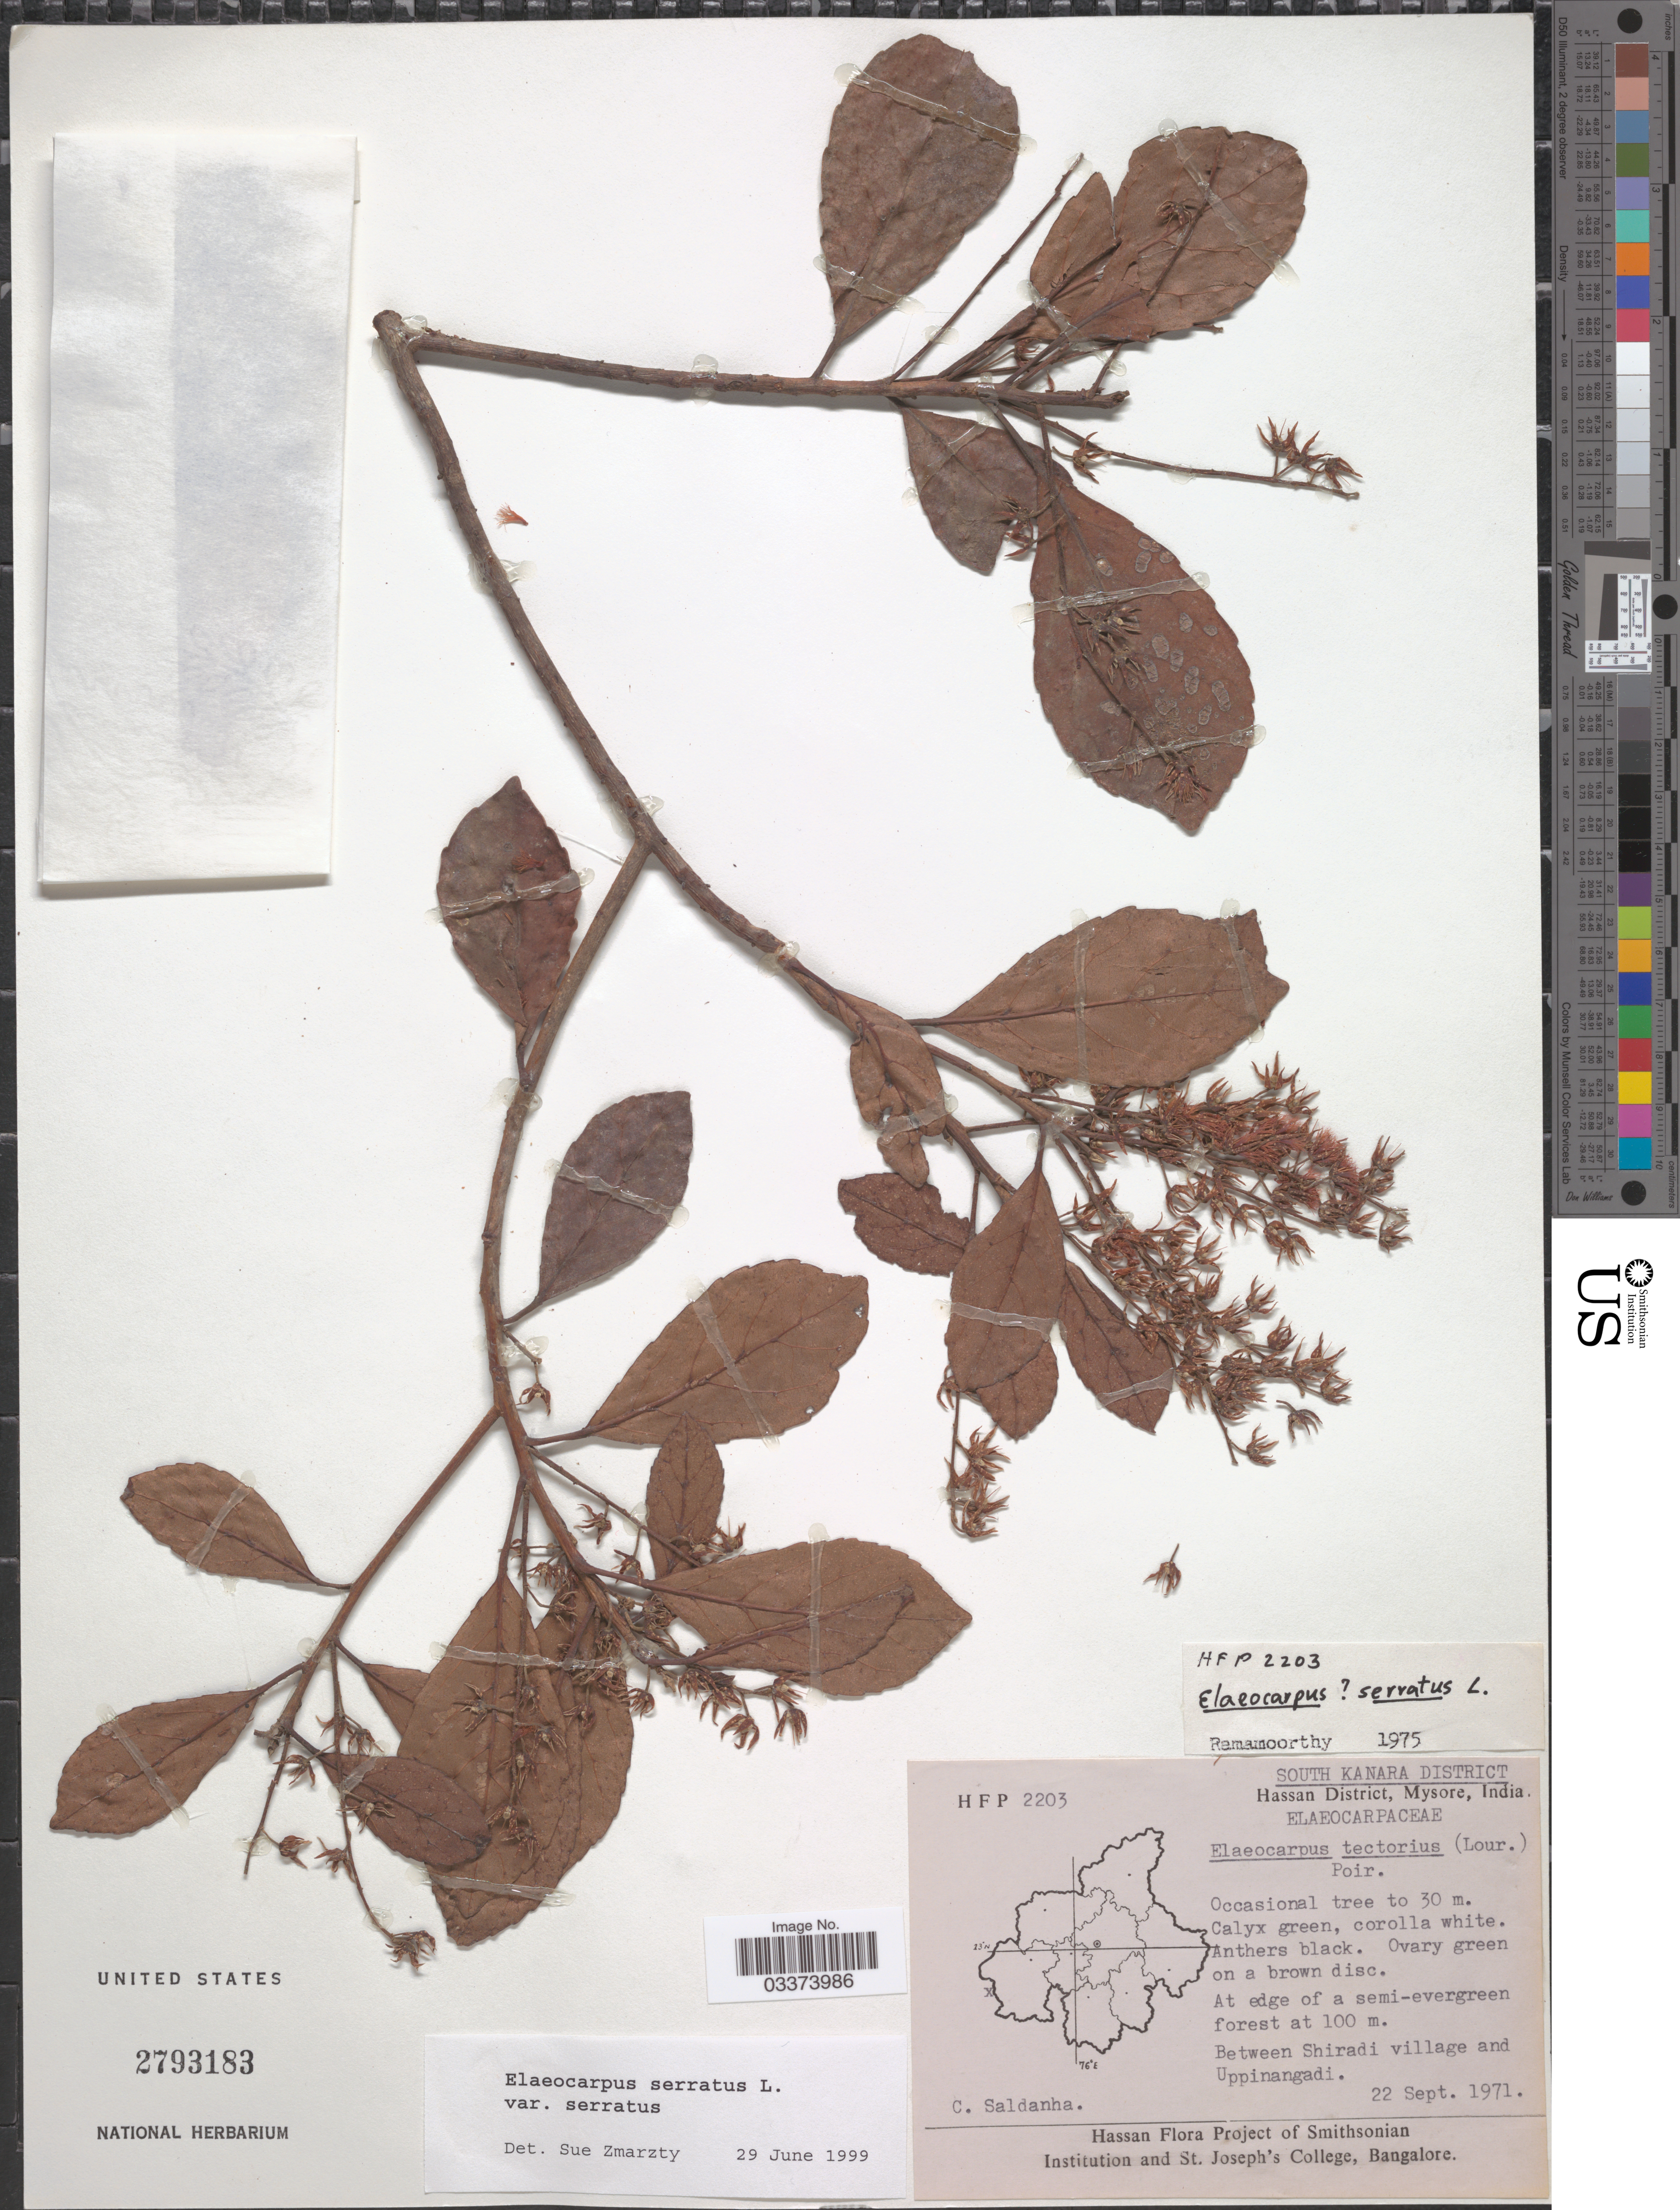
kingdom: Plantae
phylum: Tracheophyta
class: Magnoliopsida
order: Oxalidales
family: Elaeocarpaceae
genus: Elaeocarpus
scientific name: Elaeocarpus serratus var. serratus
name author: L.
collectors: C. Saldanha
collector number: H F P 2203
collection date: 1971-09-22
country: India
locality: South Kanara District. Hassan District, Mysore. Between Shiradi village and Uppinangadi.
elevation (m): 100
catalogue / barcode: US 2793183